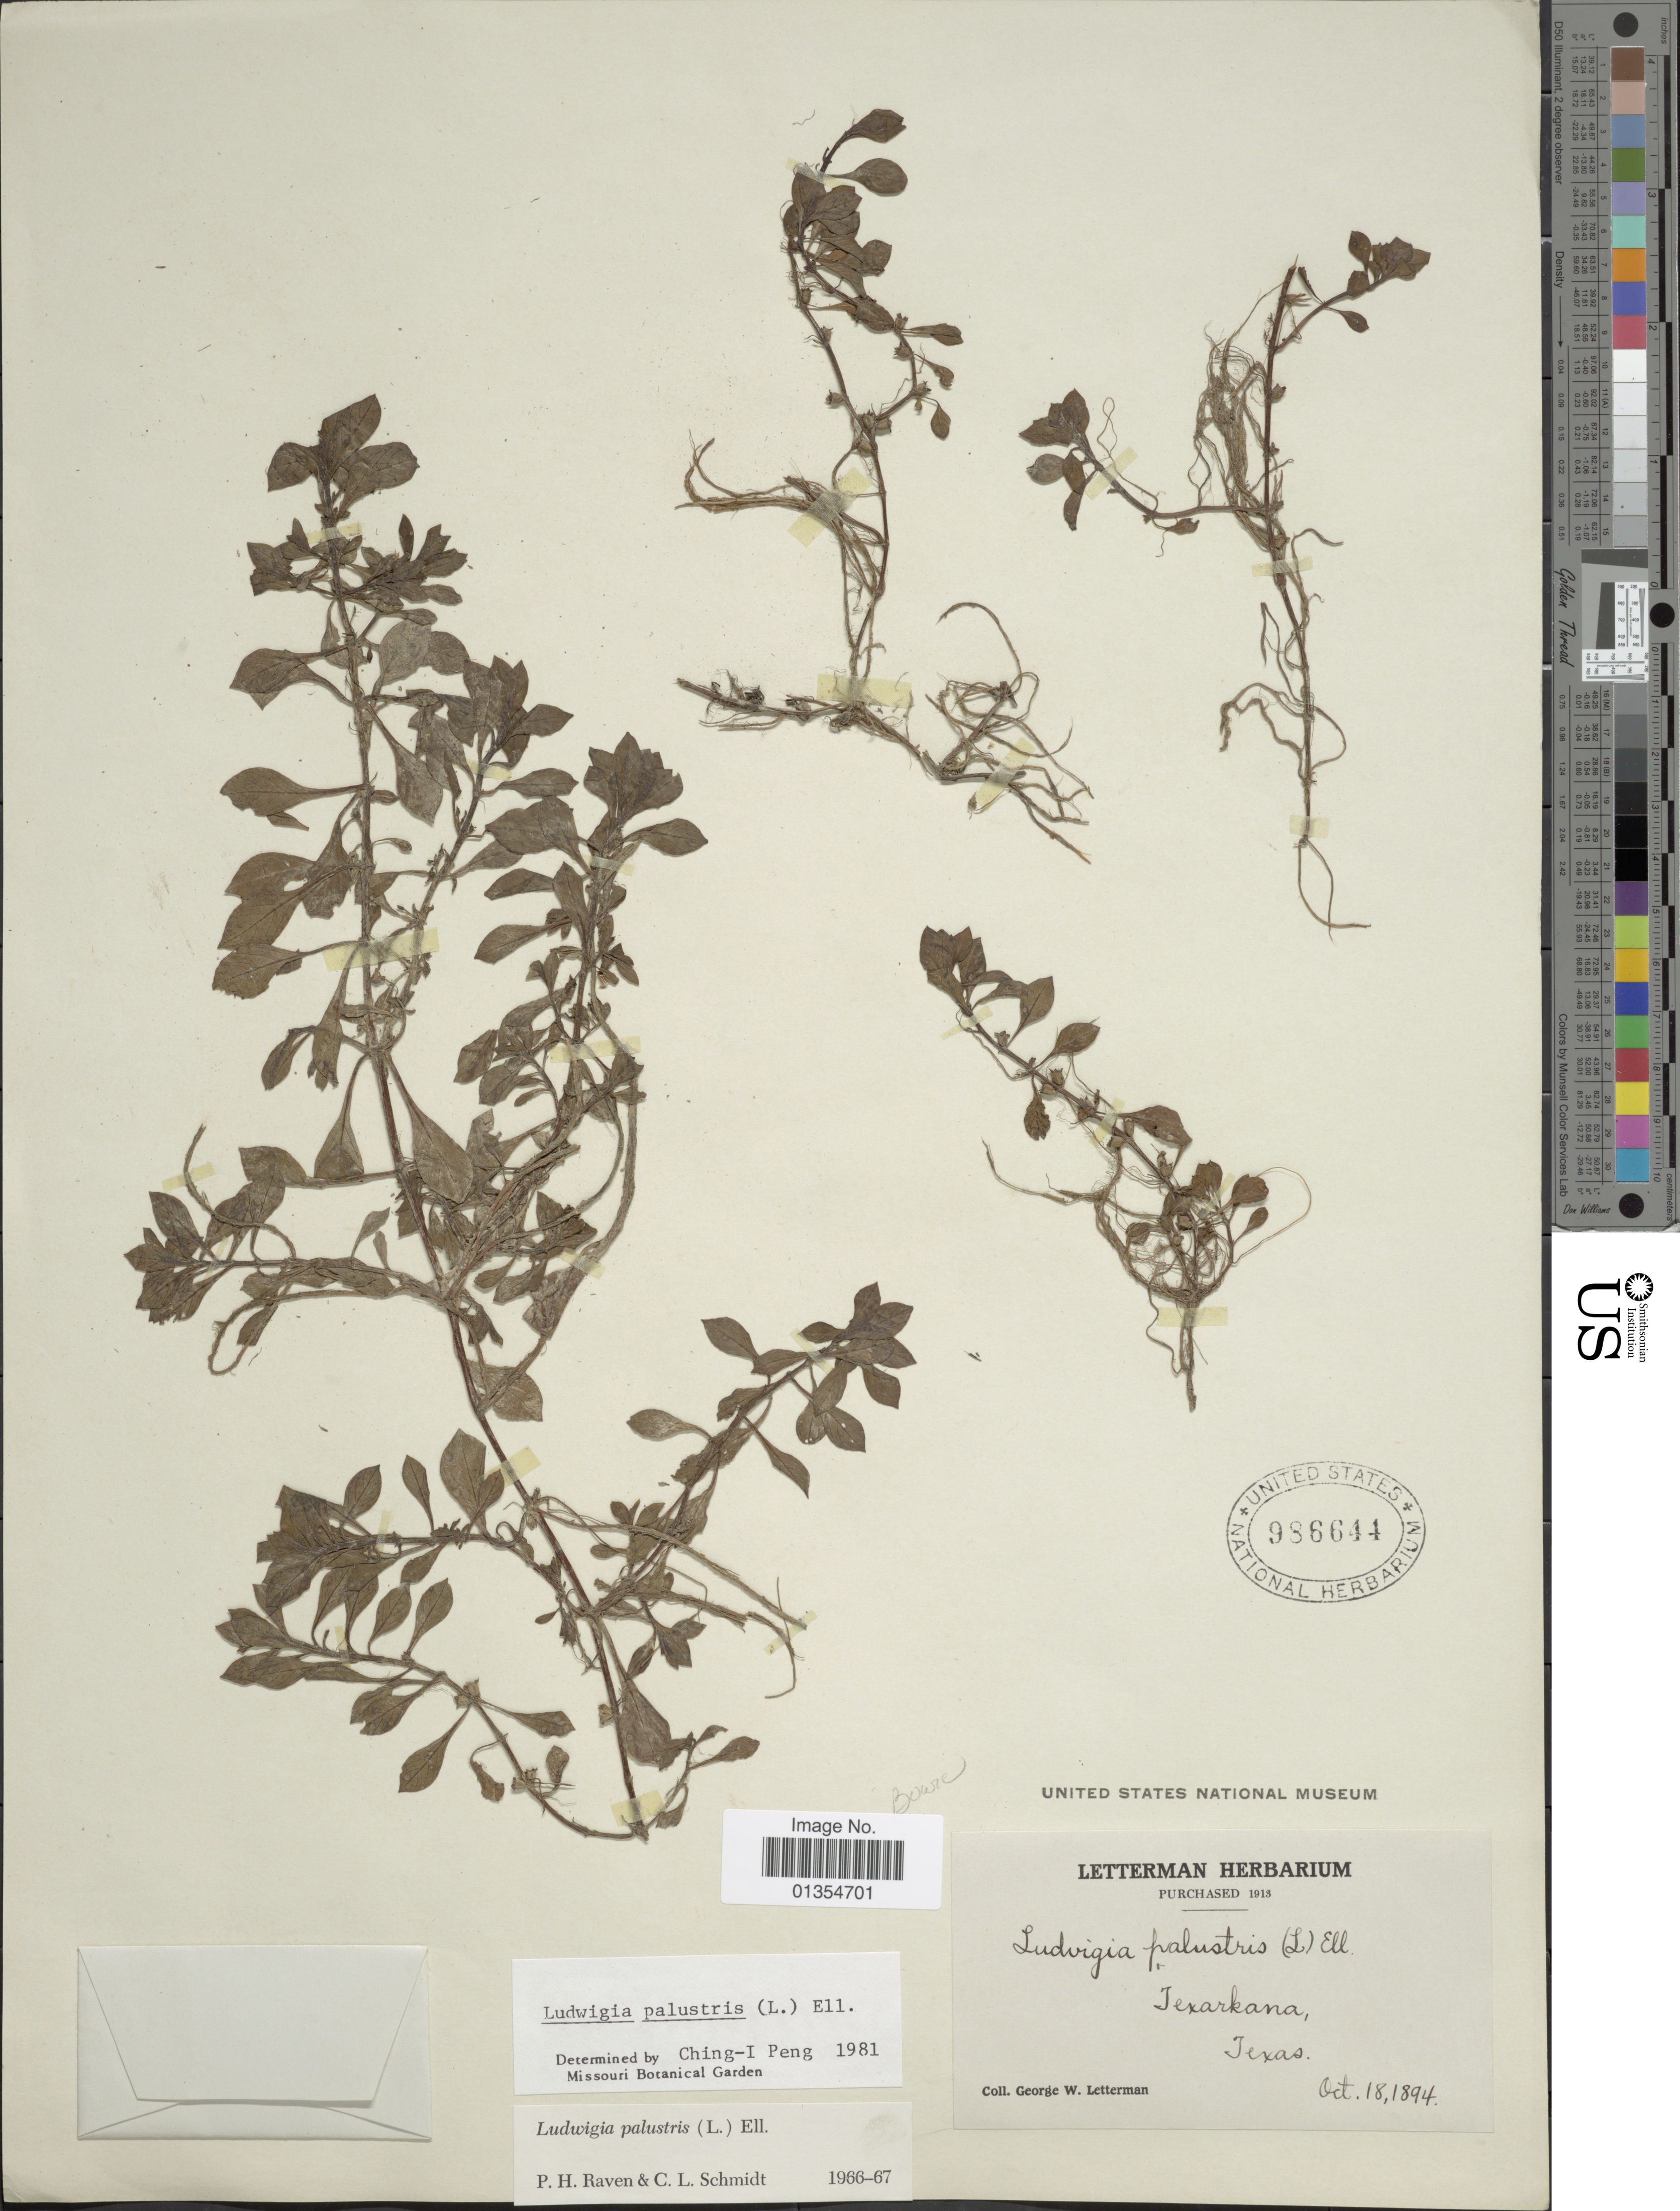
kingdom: Plantae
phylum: Tracheophyta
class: Magnoliopsida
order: Myrtales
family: Onagraceae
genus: Ludwigia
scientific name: Ludwigia palustris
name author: (L.) Elliott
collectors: G. W. Letterman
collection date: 1894-10-18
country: United States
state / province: Texas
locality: Texarkana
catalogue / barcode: US 986644